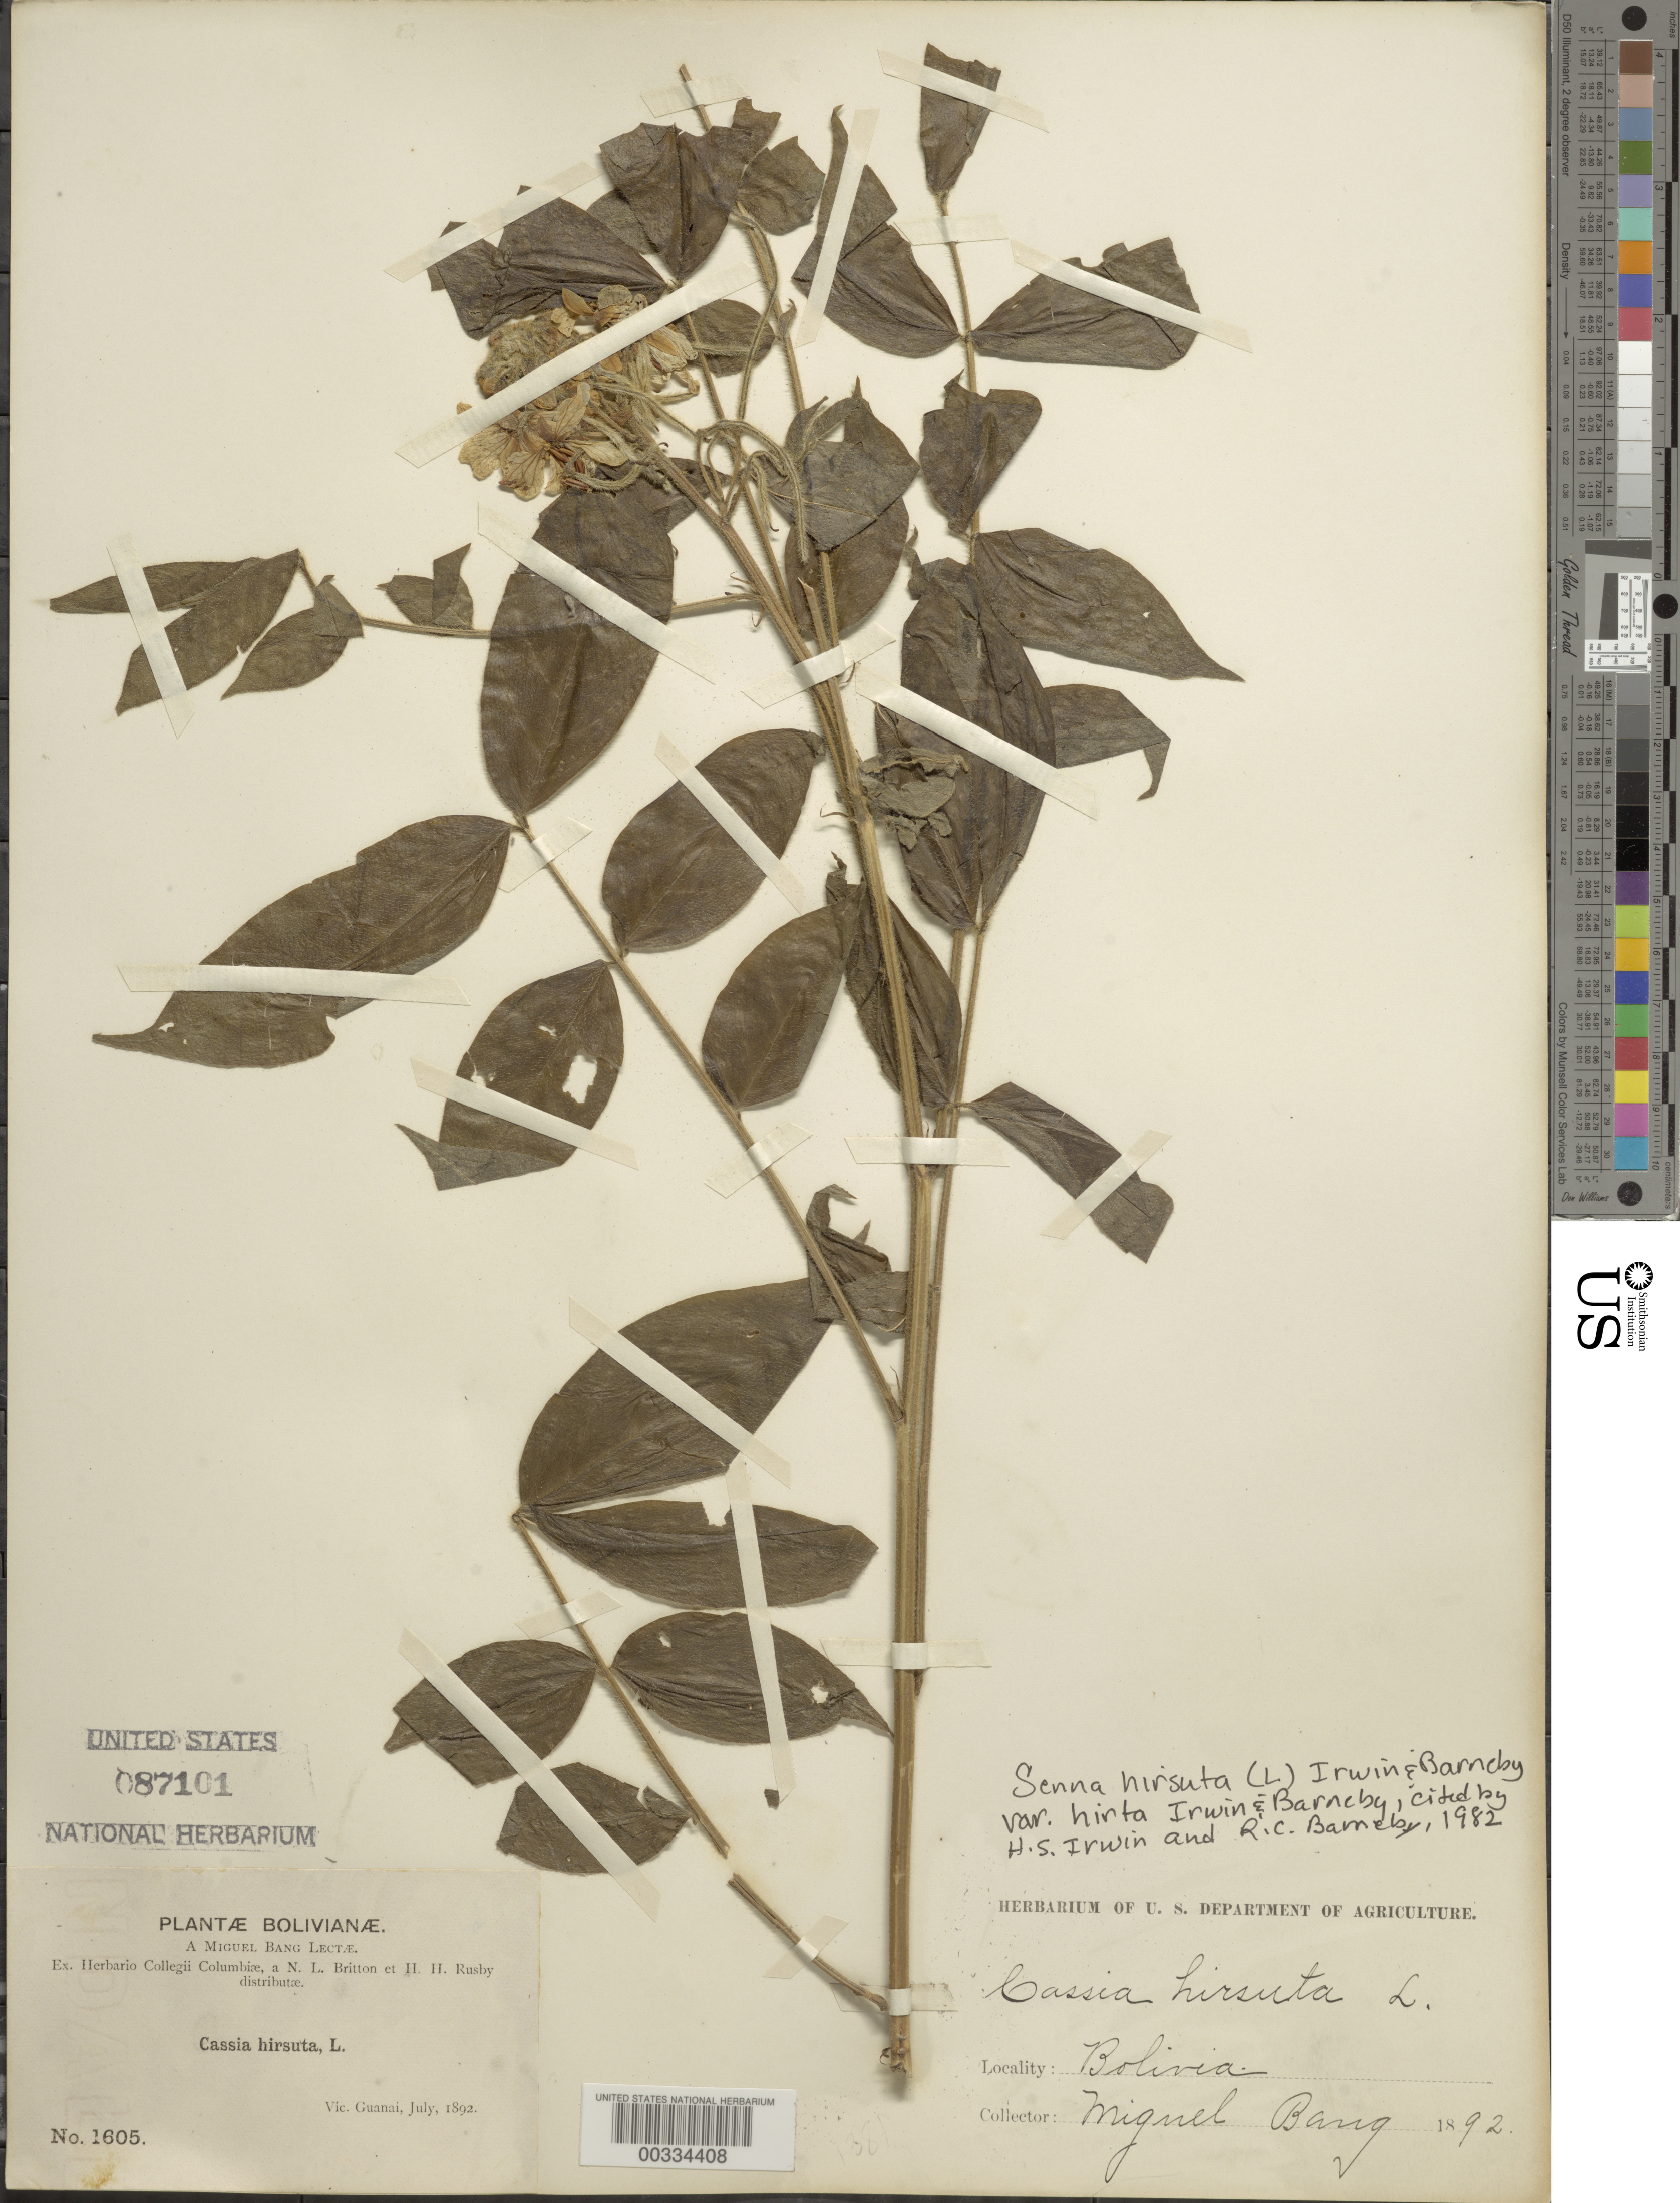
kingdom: Plantae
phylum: Tracheophyta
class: Magnoliopsida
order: Fabales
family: Fabaceae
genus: Senna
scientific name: Senna hirsuta var. hirta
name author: H.S. Irwin & Barneby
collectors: M. Bang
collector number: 1605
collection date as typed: Jul 1892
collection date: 1892-07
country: Bolivia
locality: Vicinity of Guanai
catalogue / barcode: US 87101